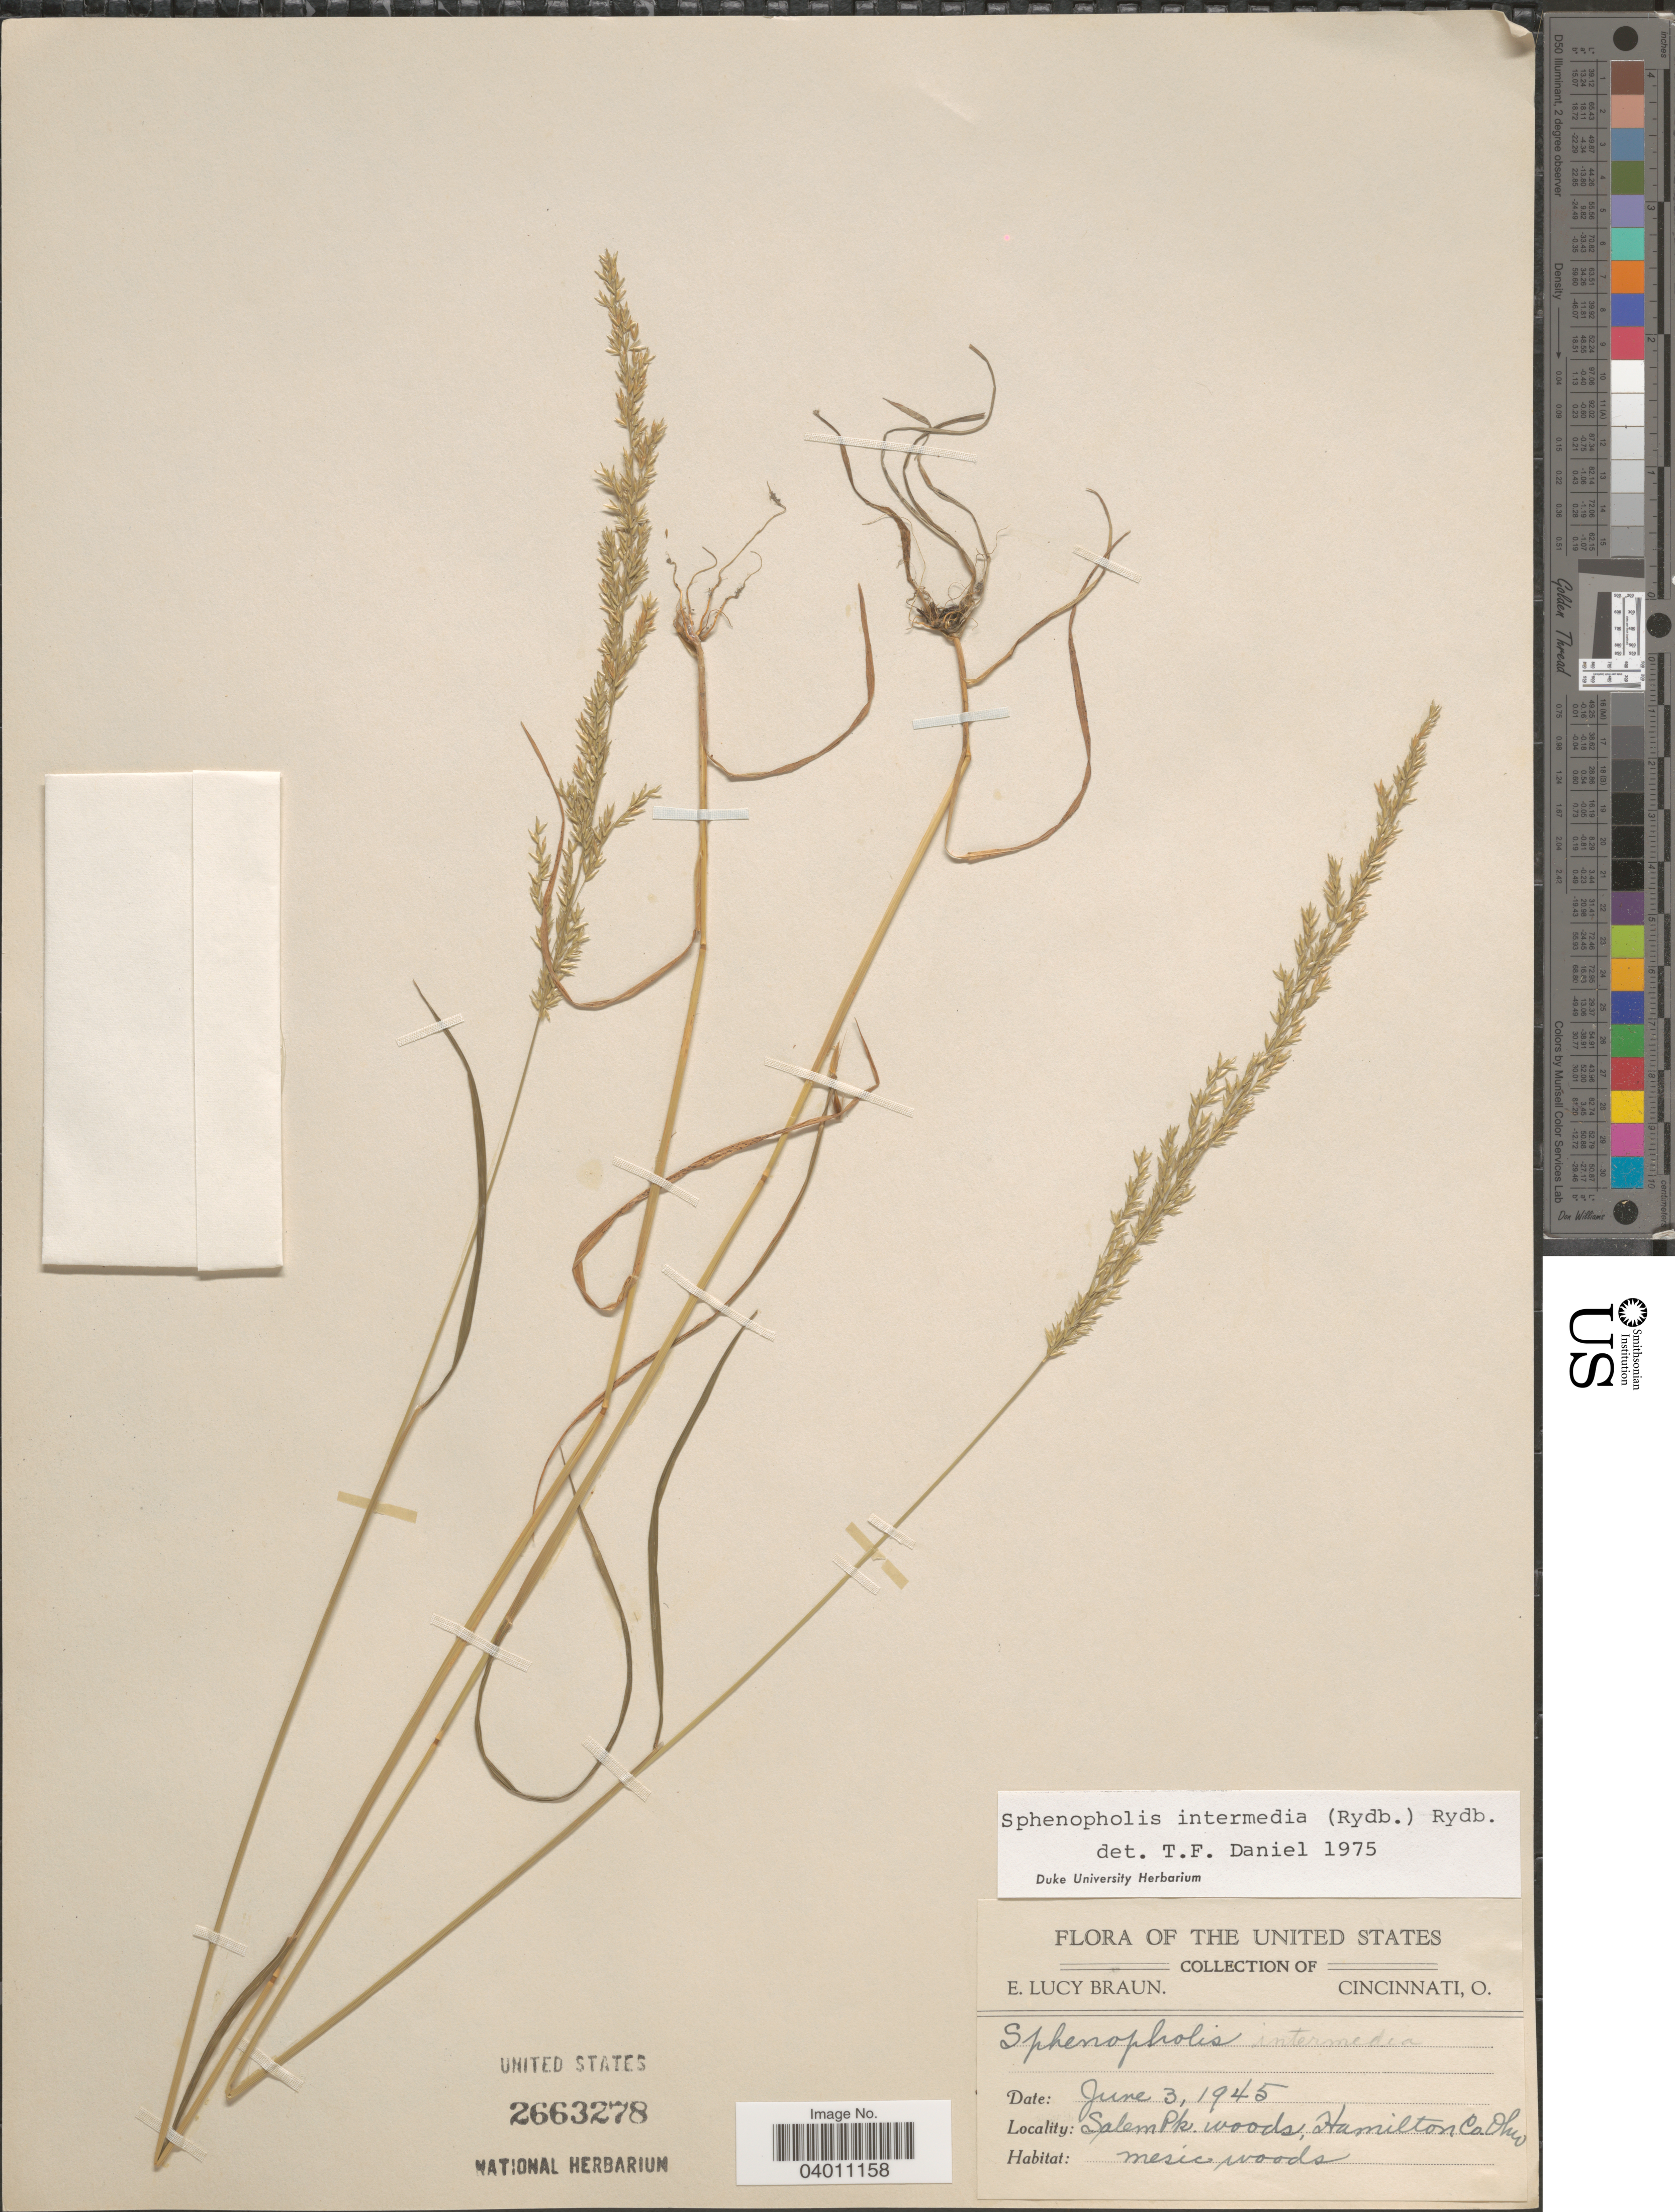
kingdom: Plantae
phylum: Tracheophyta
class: Liliopsida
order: Poales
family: Poaceae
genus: Sphenopholis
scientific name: Sphenopholis intermedia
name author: (Rydb.) Rydb.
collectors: E. L. Braun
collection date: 1945-06-03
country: United States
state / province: Ohio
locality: Salem Pk. woods, Hamilton Co.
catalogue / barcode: US 2663278